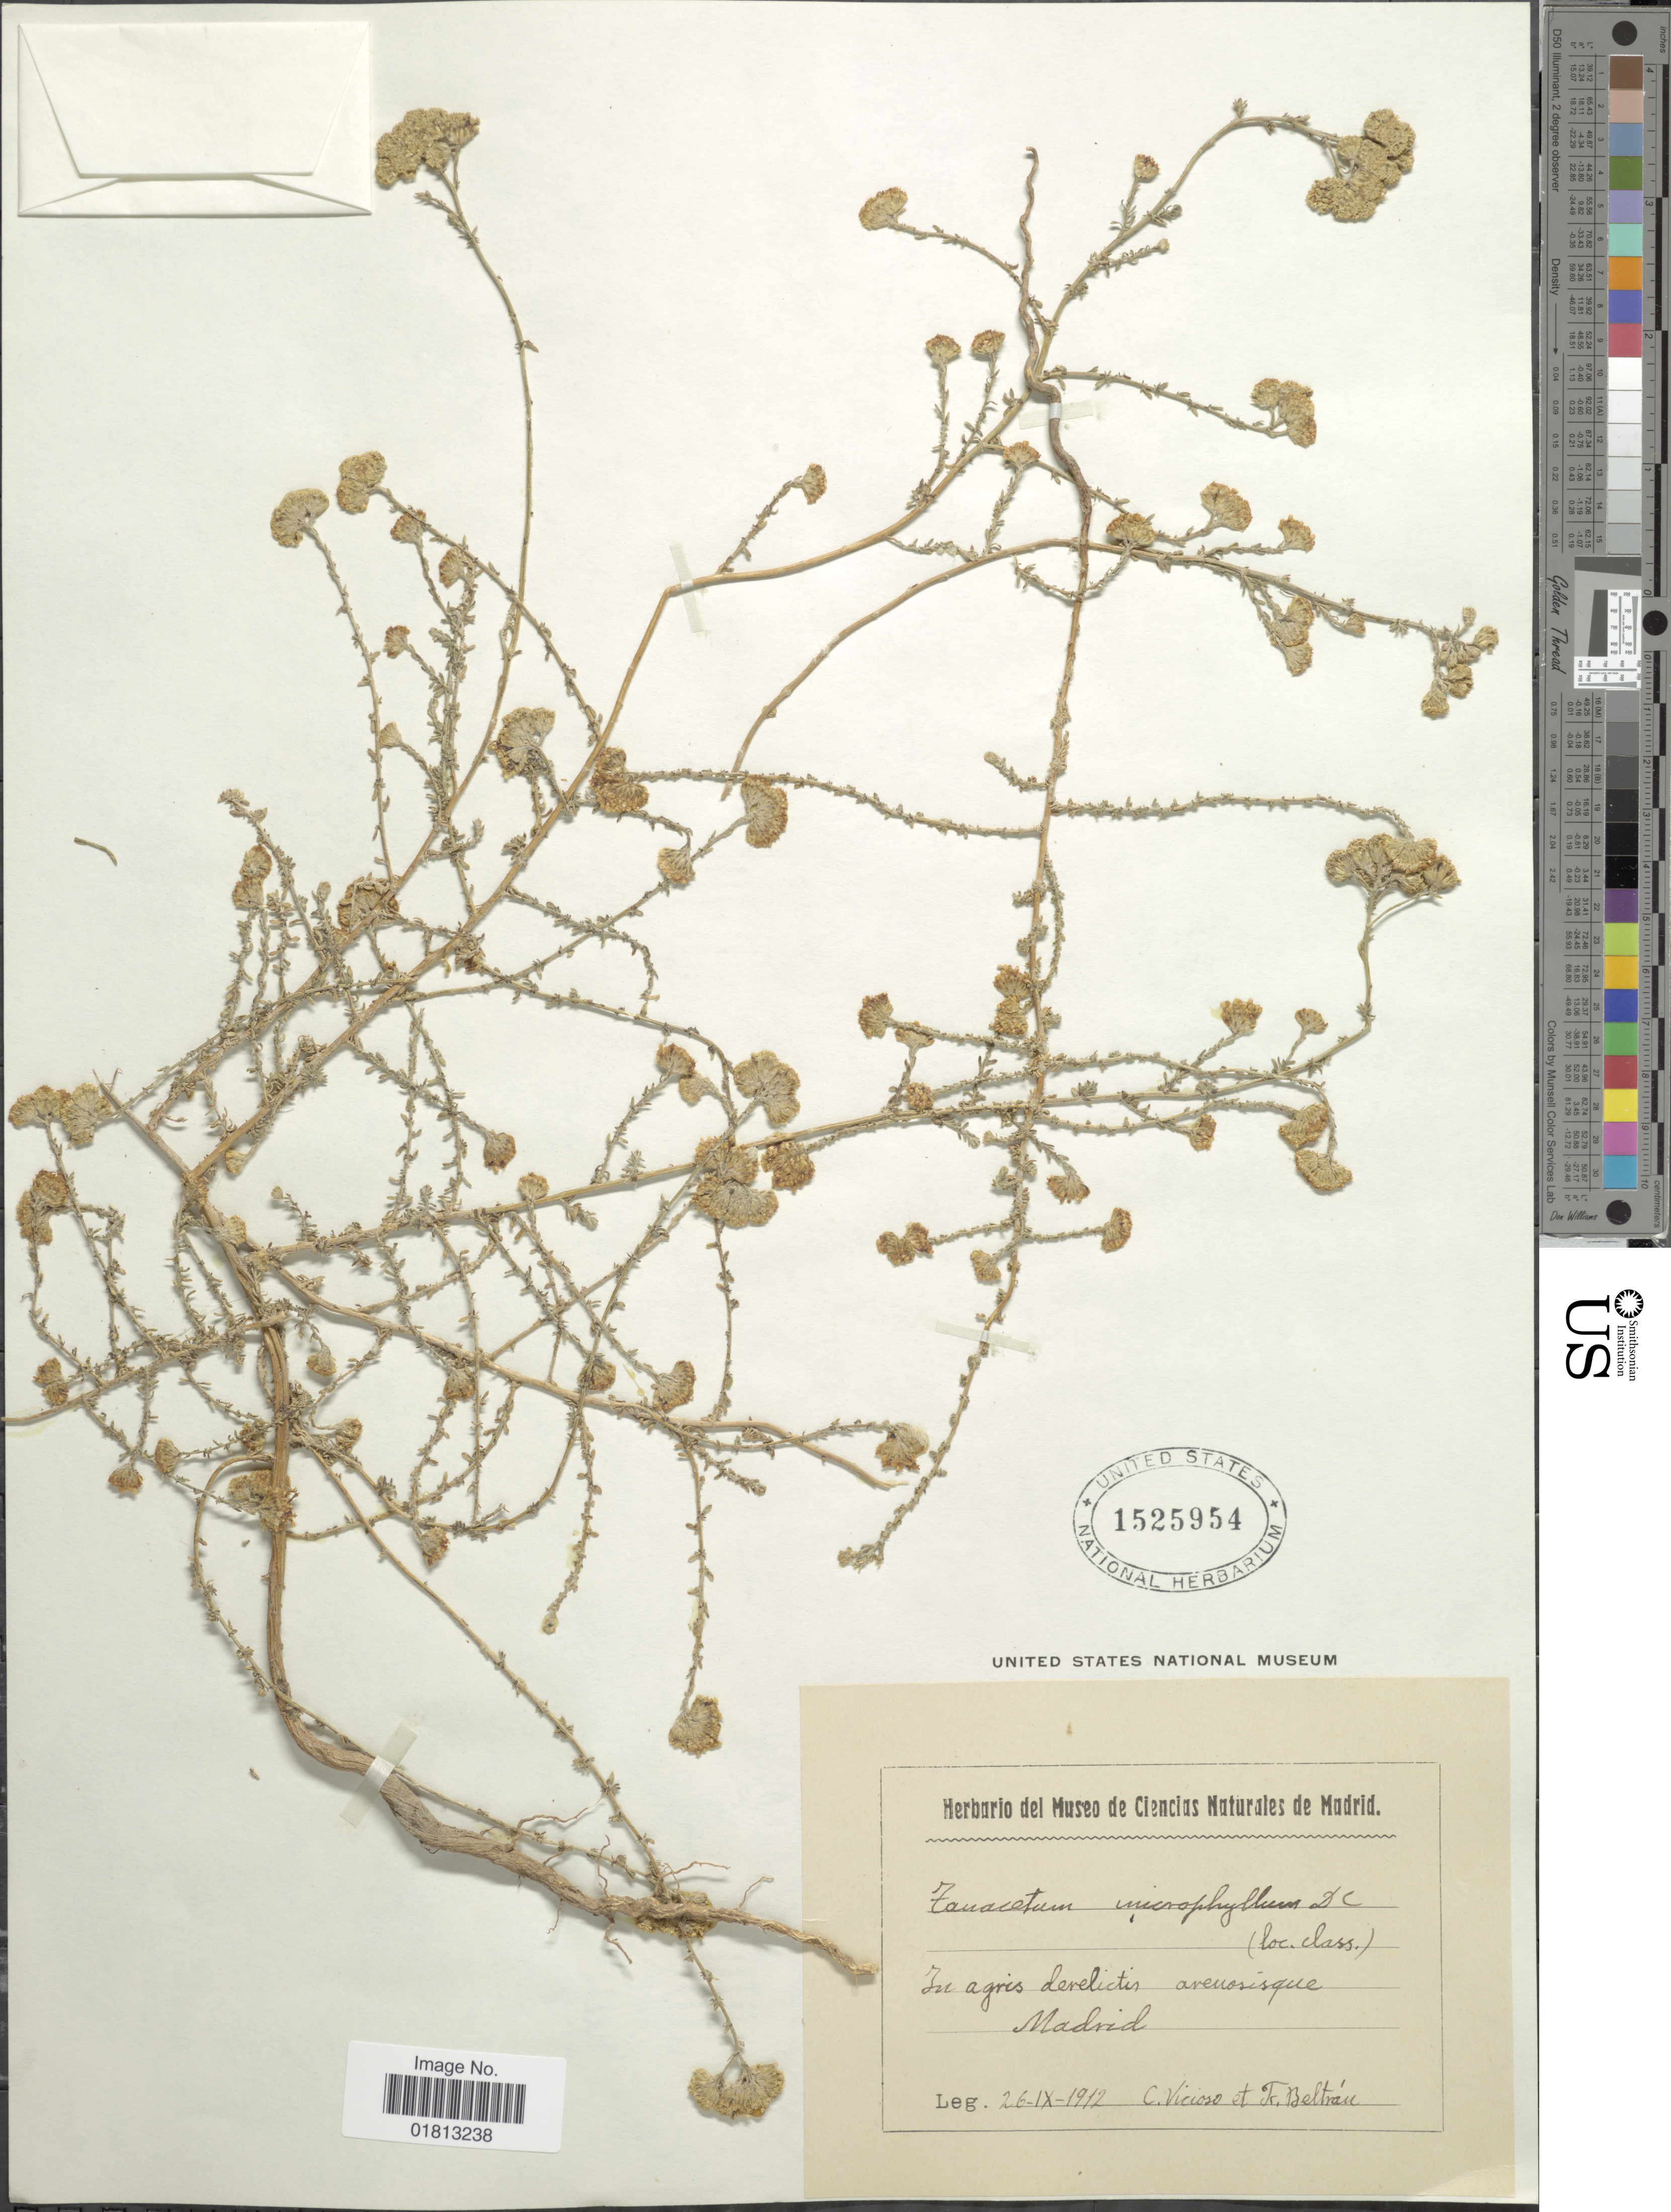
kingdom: Plantae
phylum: Tracheophyta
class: Magnoliopsida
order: Asterales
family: Asteraceae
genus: Tanacetum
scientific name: Tanacetum microphyllum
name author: DC.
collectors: C. Vicioso & F. Beltran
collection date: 1912-09-26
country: Spain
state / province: Madrid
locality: In agris develictis arenosisque, Madrid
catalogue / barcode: US 1525954